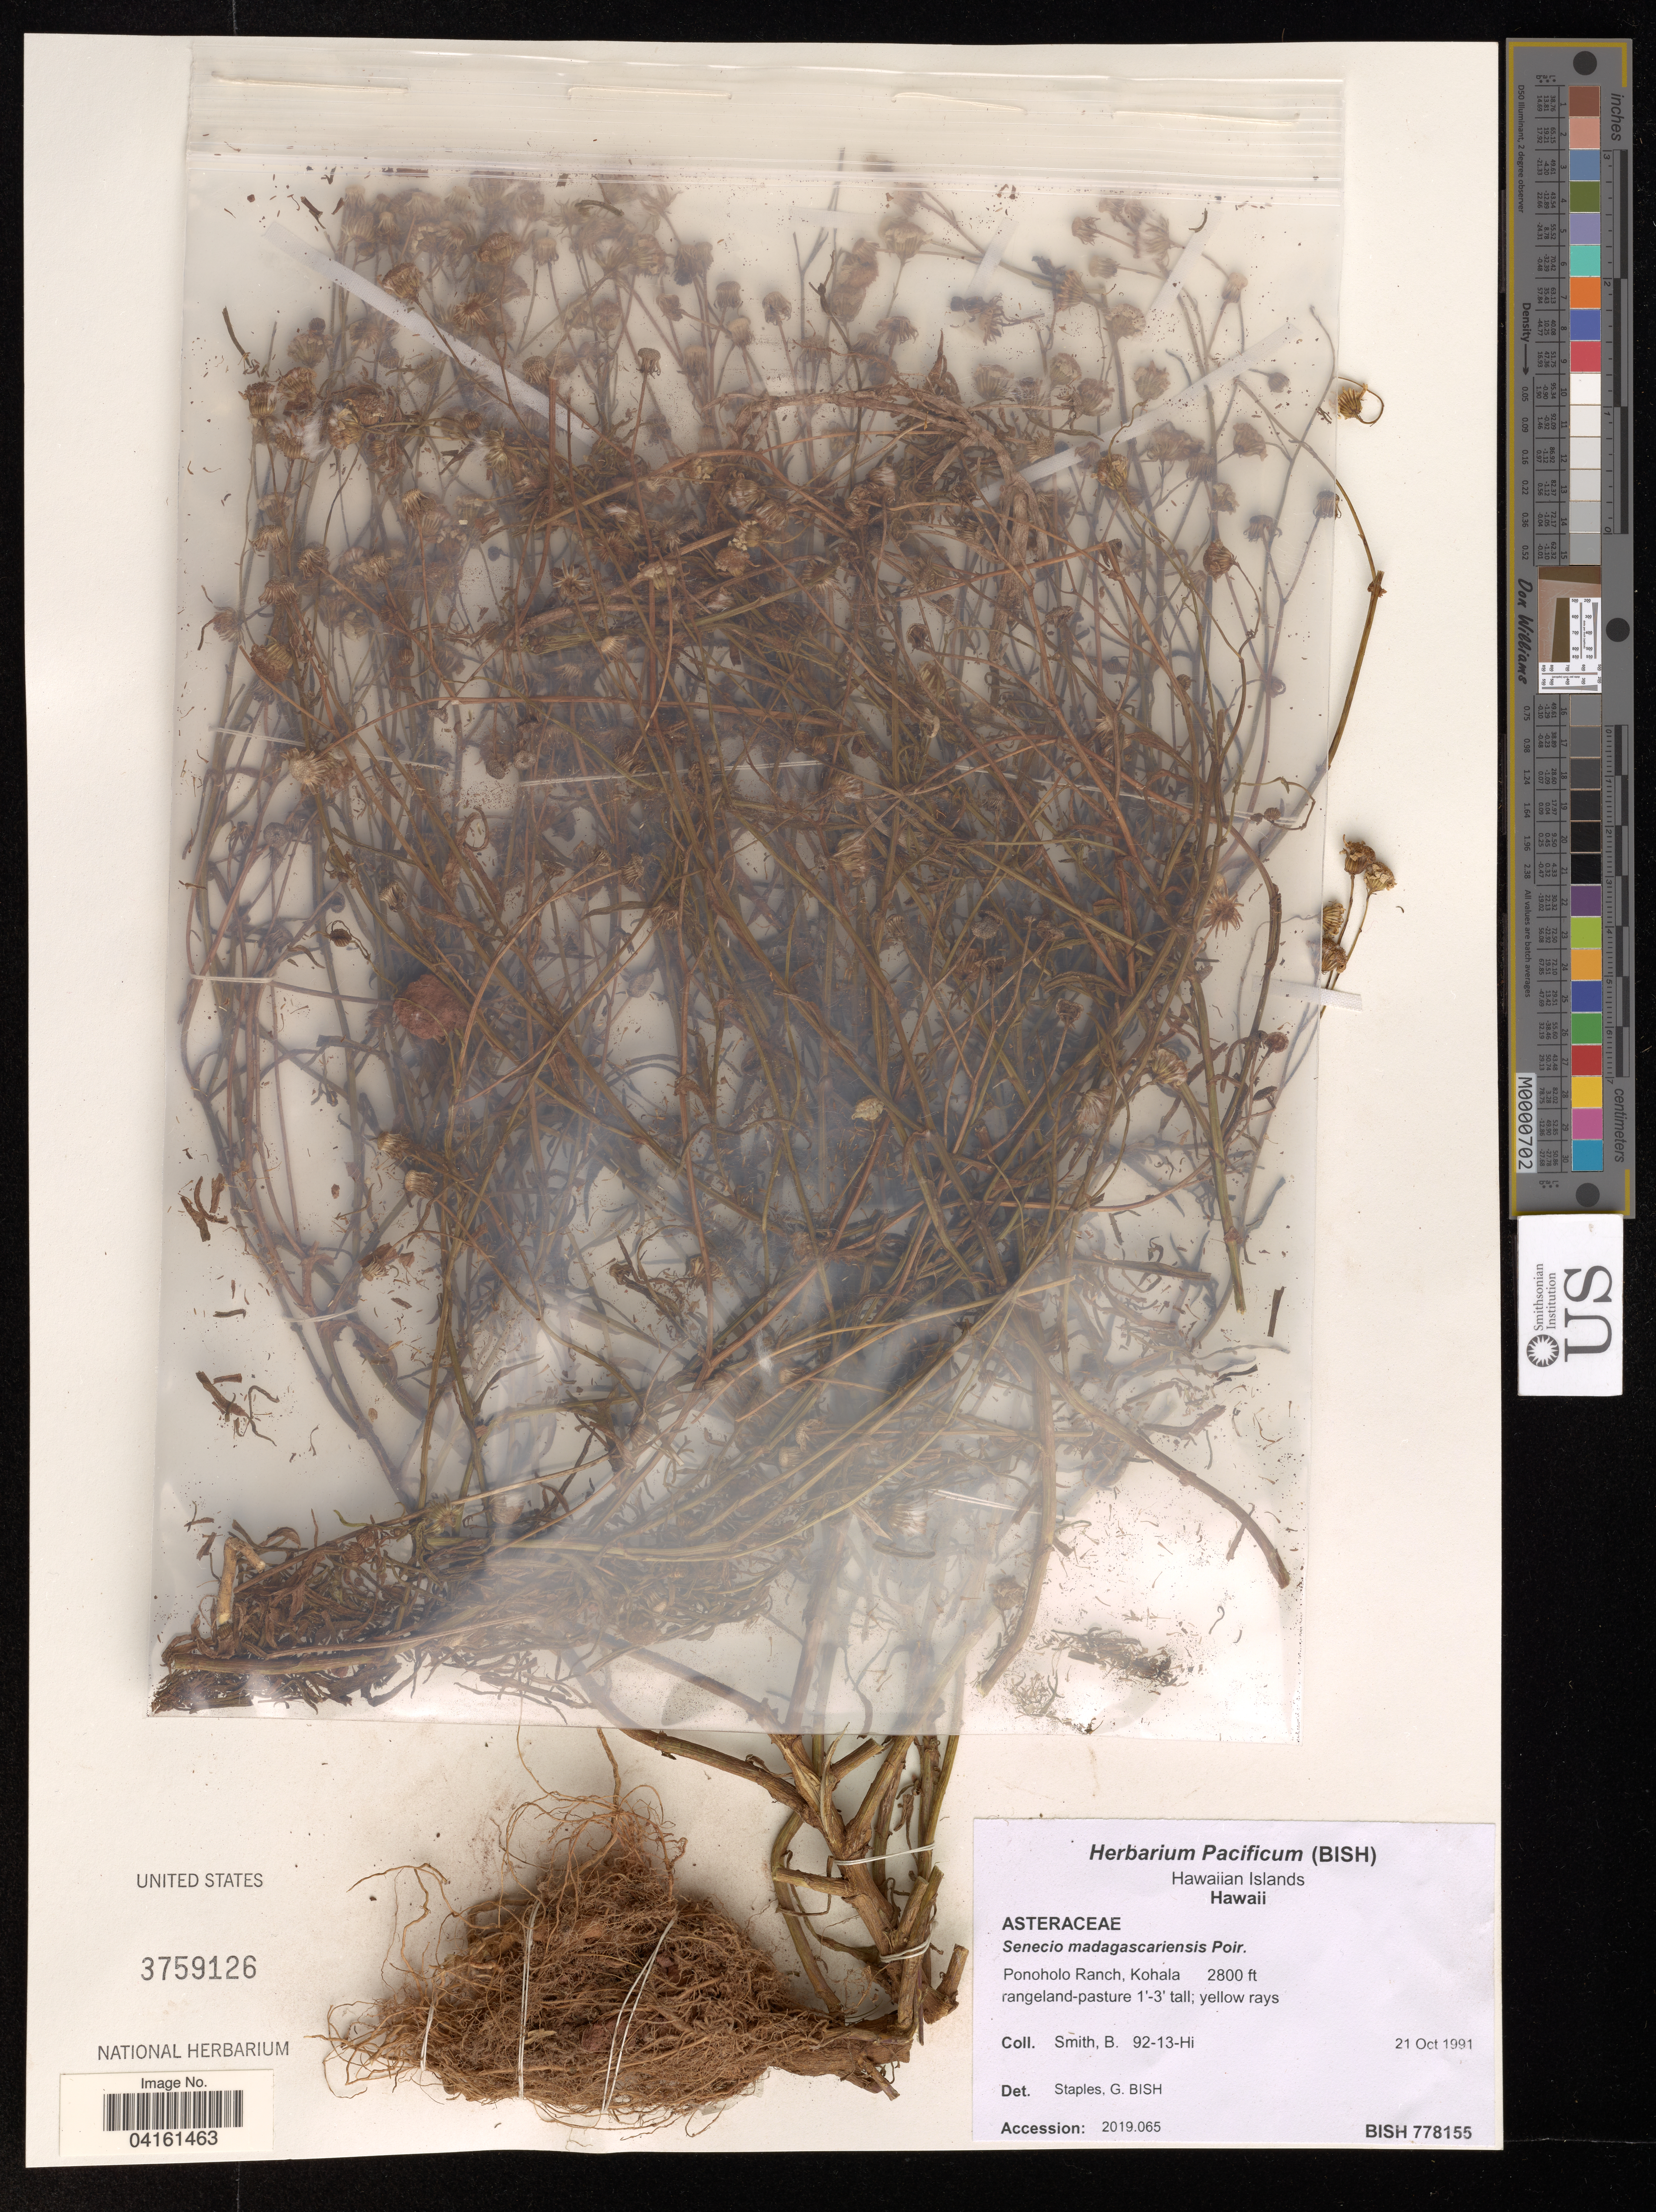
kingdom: Plantae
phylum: Tracheophyta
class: Magnoliopsida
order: Asterales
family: Asteraceae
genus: Senecio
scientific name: Senecio madagascariensis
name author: Poir.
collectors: B. Smith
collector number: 92-13-Hi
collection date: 1991-10-21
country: United States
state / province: Hawaii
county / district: Hawaii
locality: Ponoholo Ranch, Kohala.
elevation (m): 853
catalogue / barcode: US 3759126